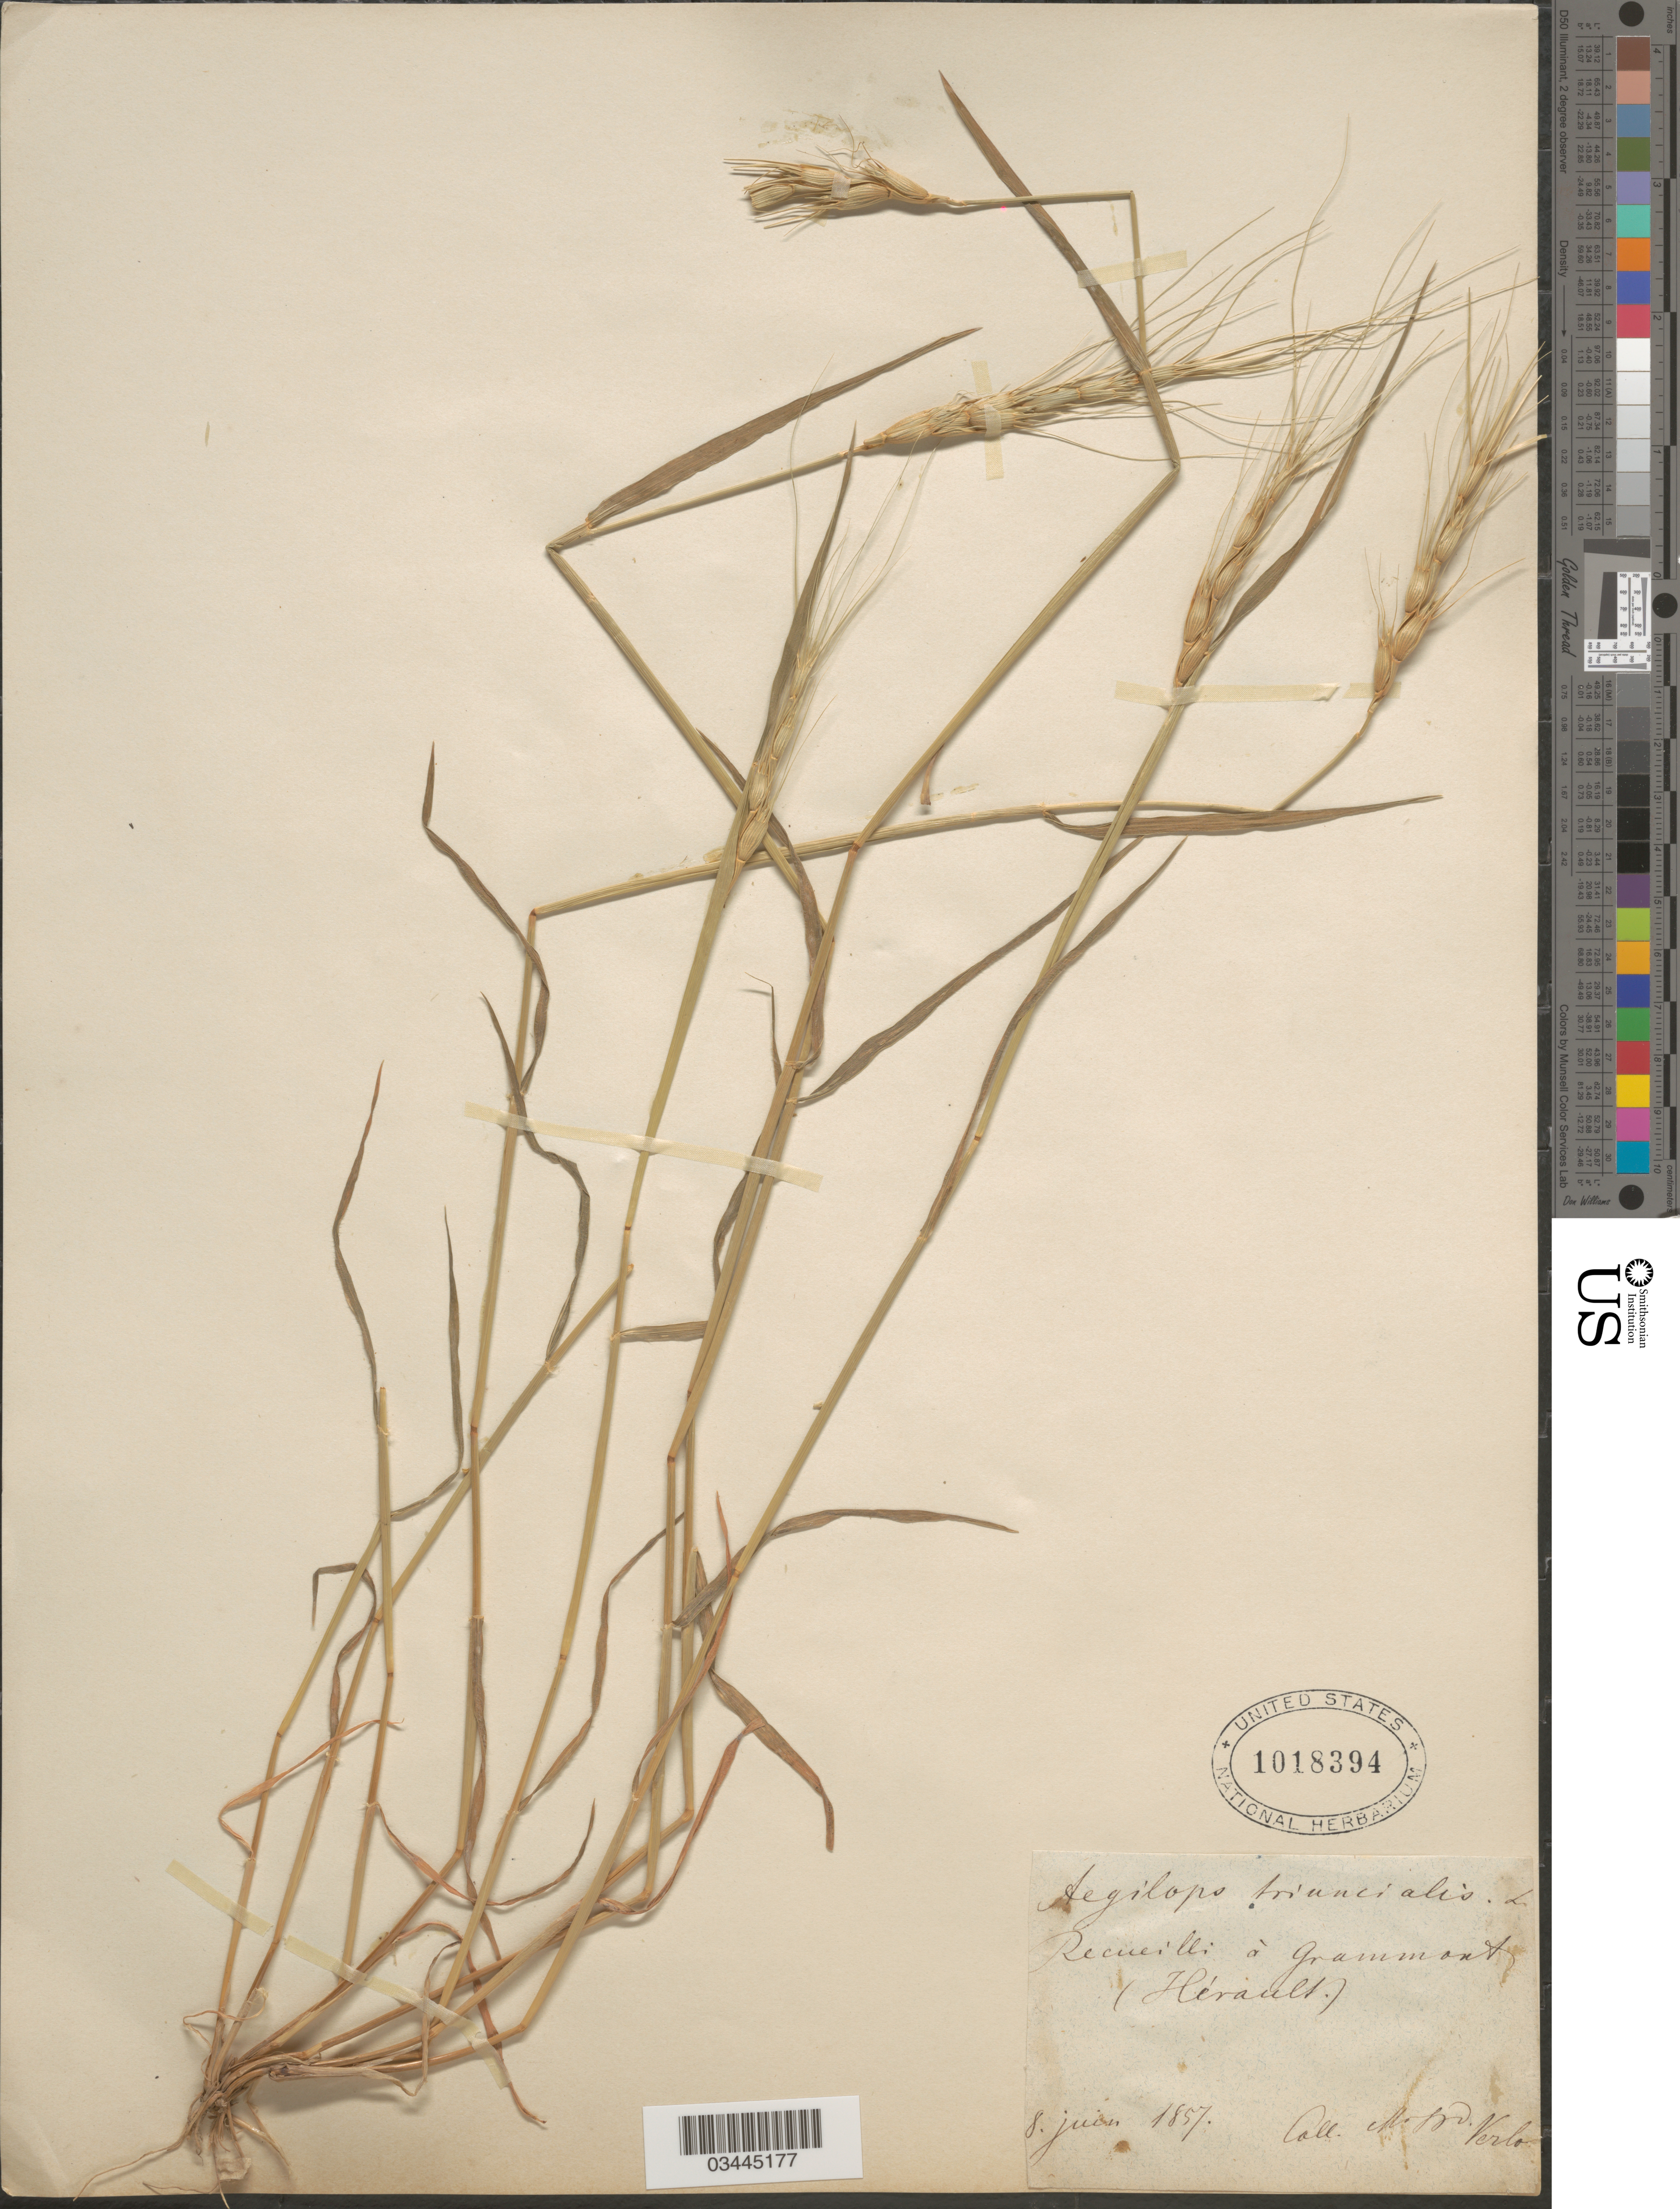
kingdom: Plantae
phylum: Tracheophyta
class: Liliopsida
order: Poales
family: Poaceae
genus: Aegilops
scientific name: Aegilops triuncialis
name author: L.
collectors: J. B. Verlot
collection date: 1857-06-08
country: France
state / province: Occitanie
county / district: Hérault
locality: Recueilli à grammont (Hérault).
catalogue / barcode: US 1018394